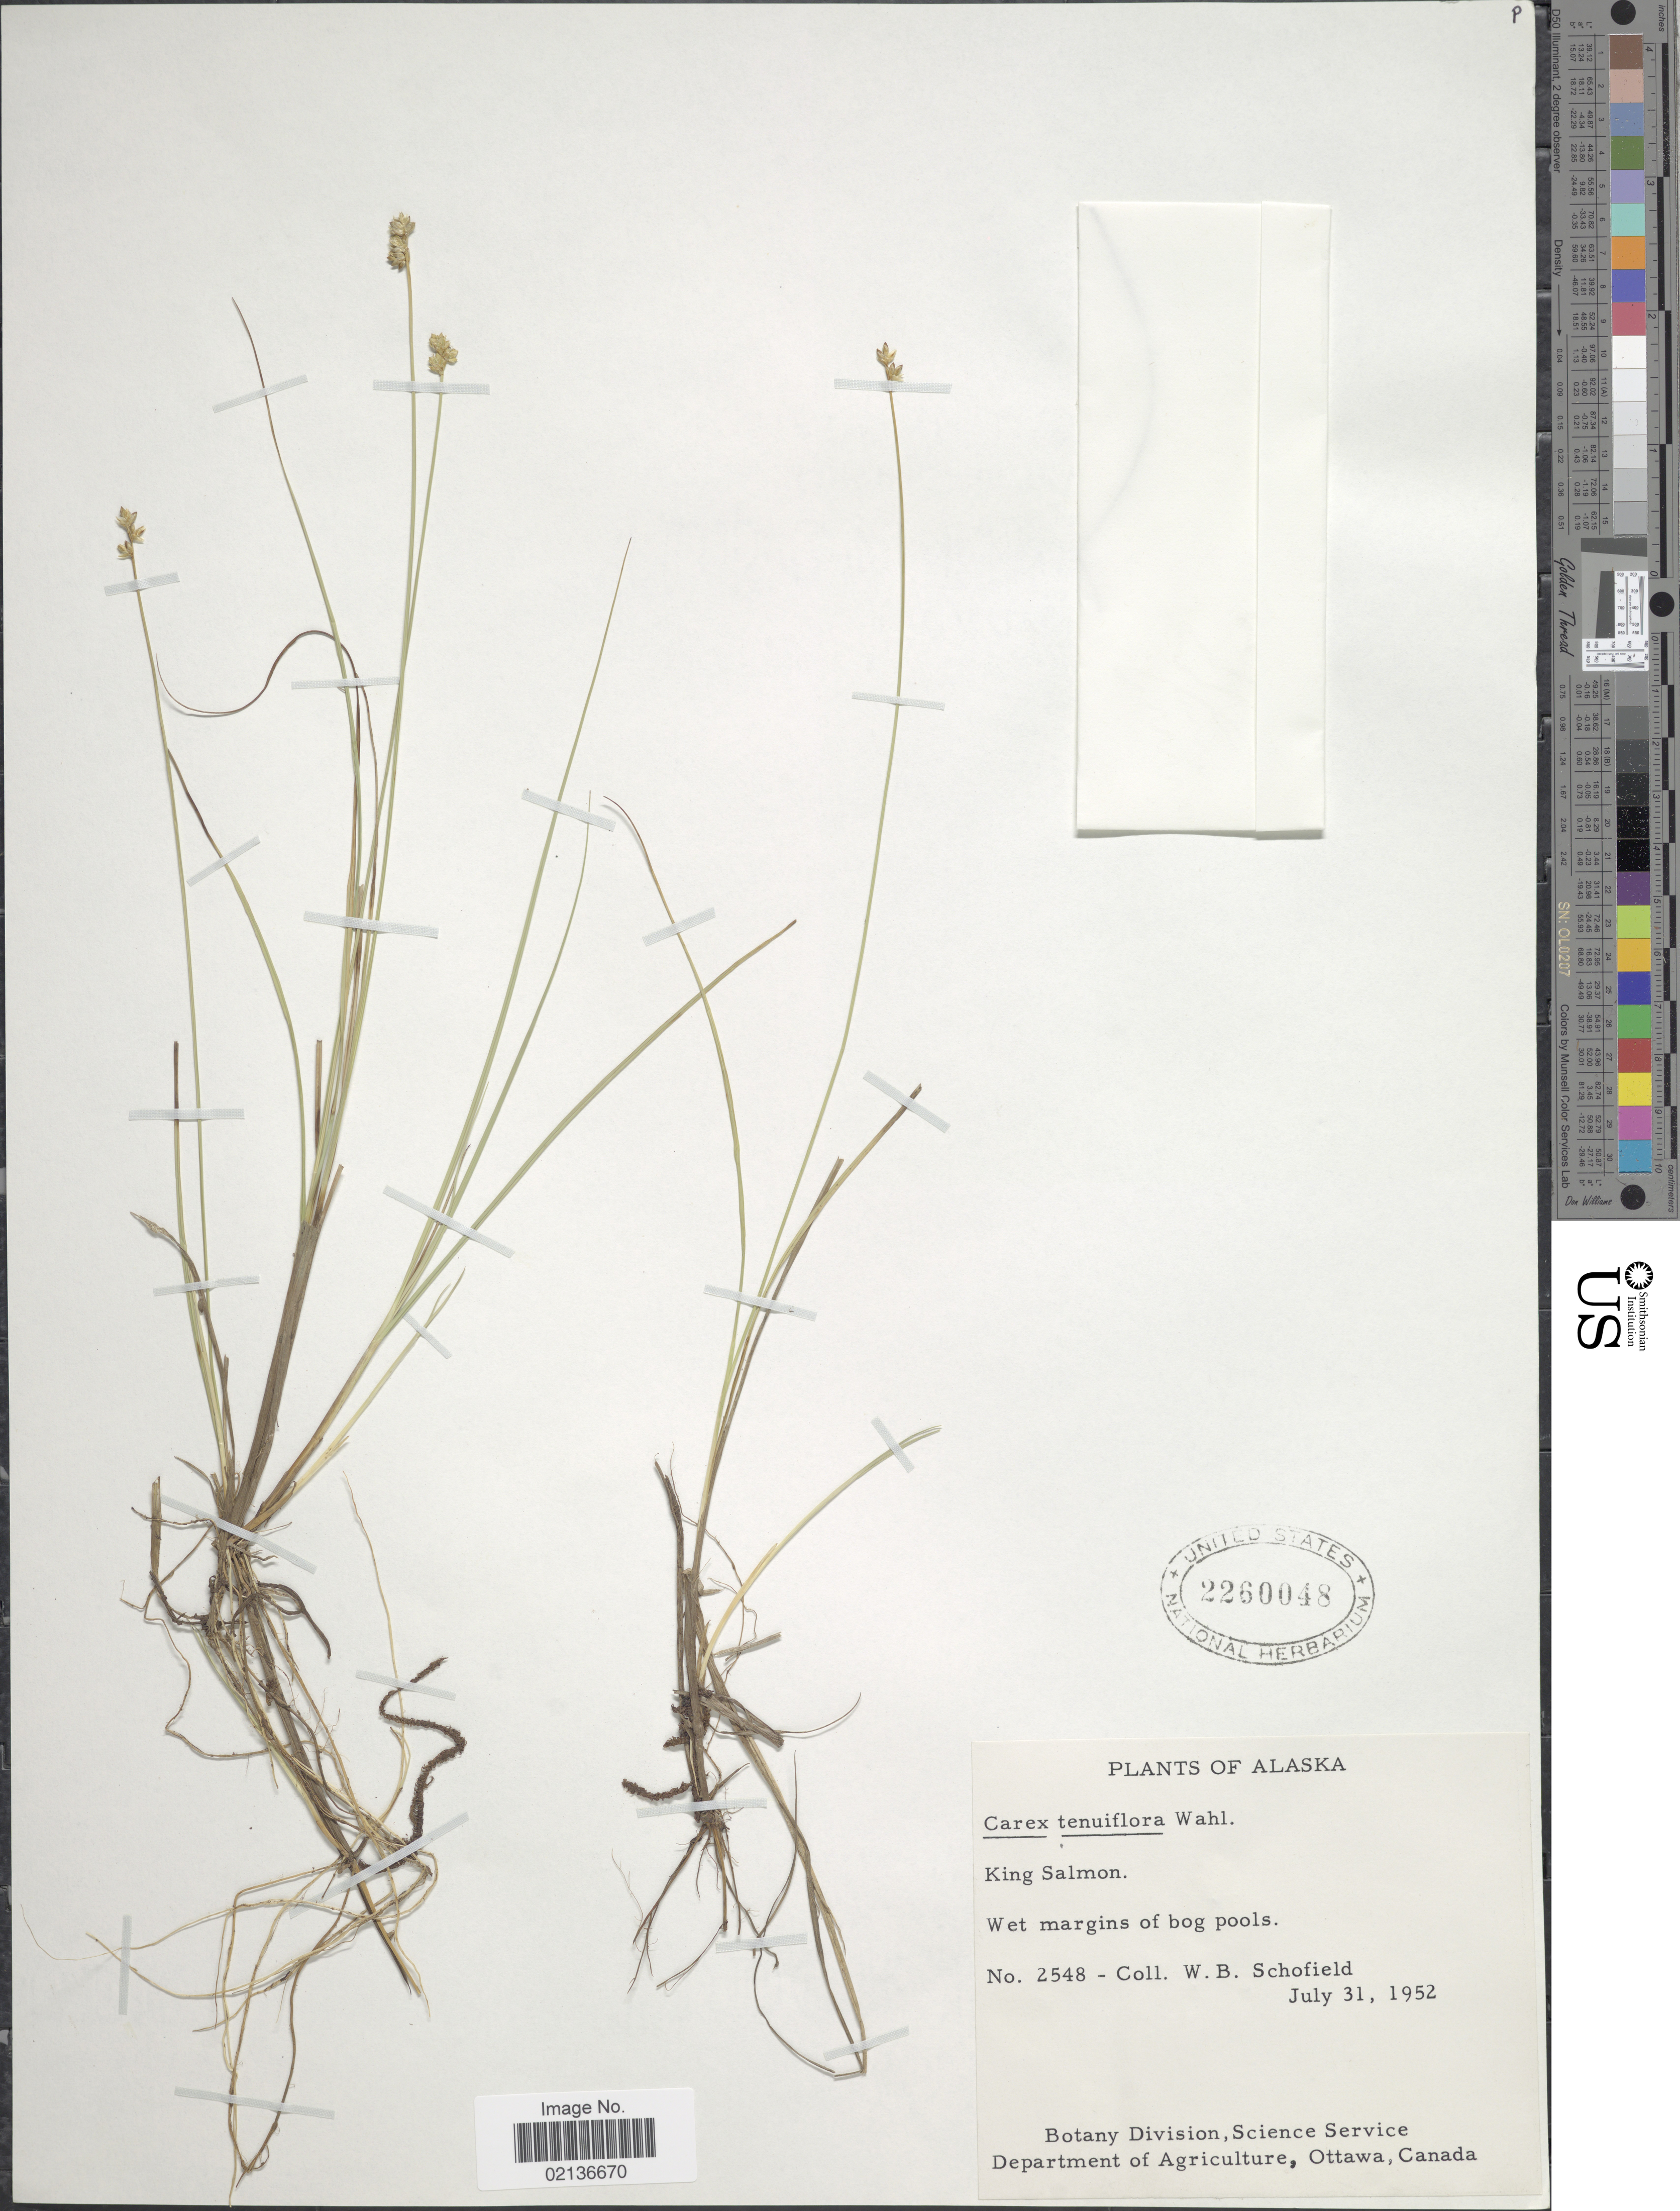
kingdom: Plantae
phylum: Tracheophyta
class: Liliopsida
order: Poales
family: Cyperaceae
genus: Carex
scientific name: Carex tenuiflora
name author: Wahlenb.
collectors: W. Schofield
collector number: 2548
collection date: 1952-07-31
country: United States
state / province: Alaska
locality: King Salmon, Wet margins of bog pools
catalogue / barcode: US 2260048